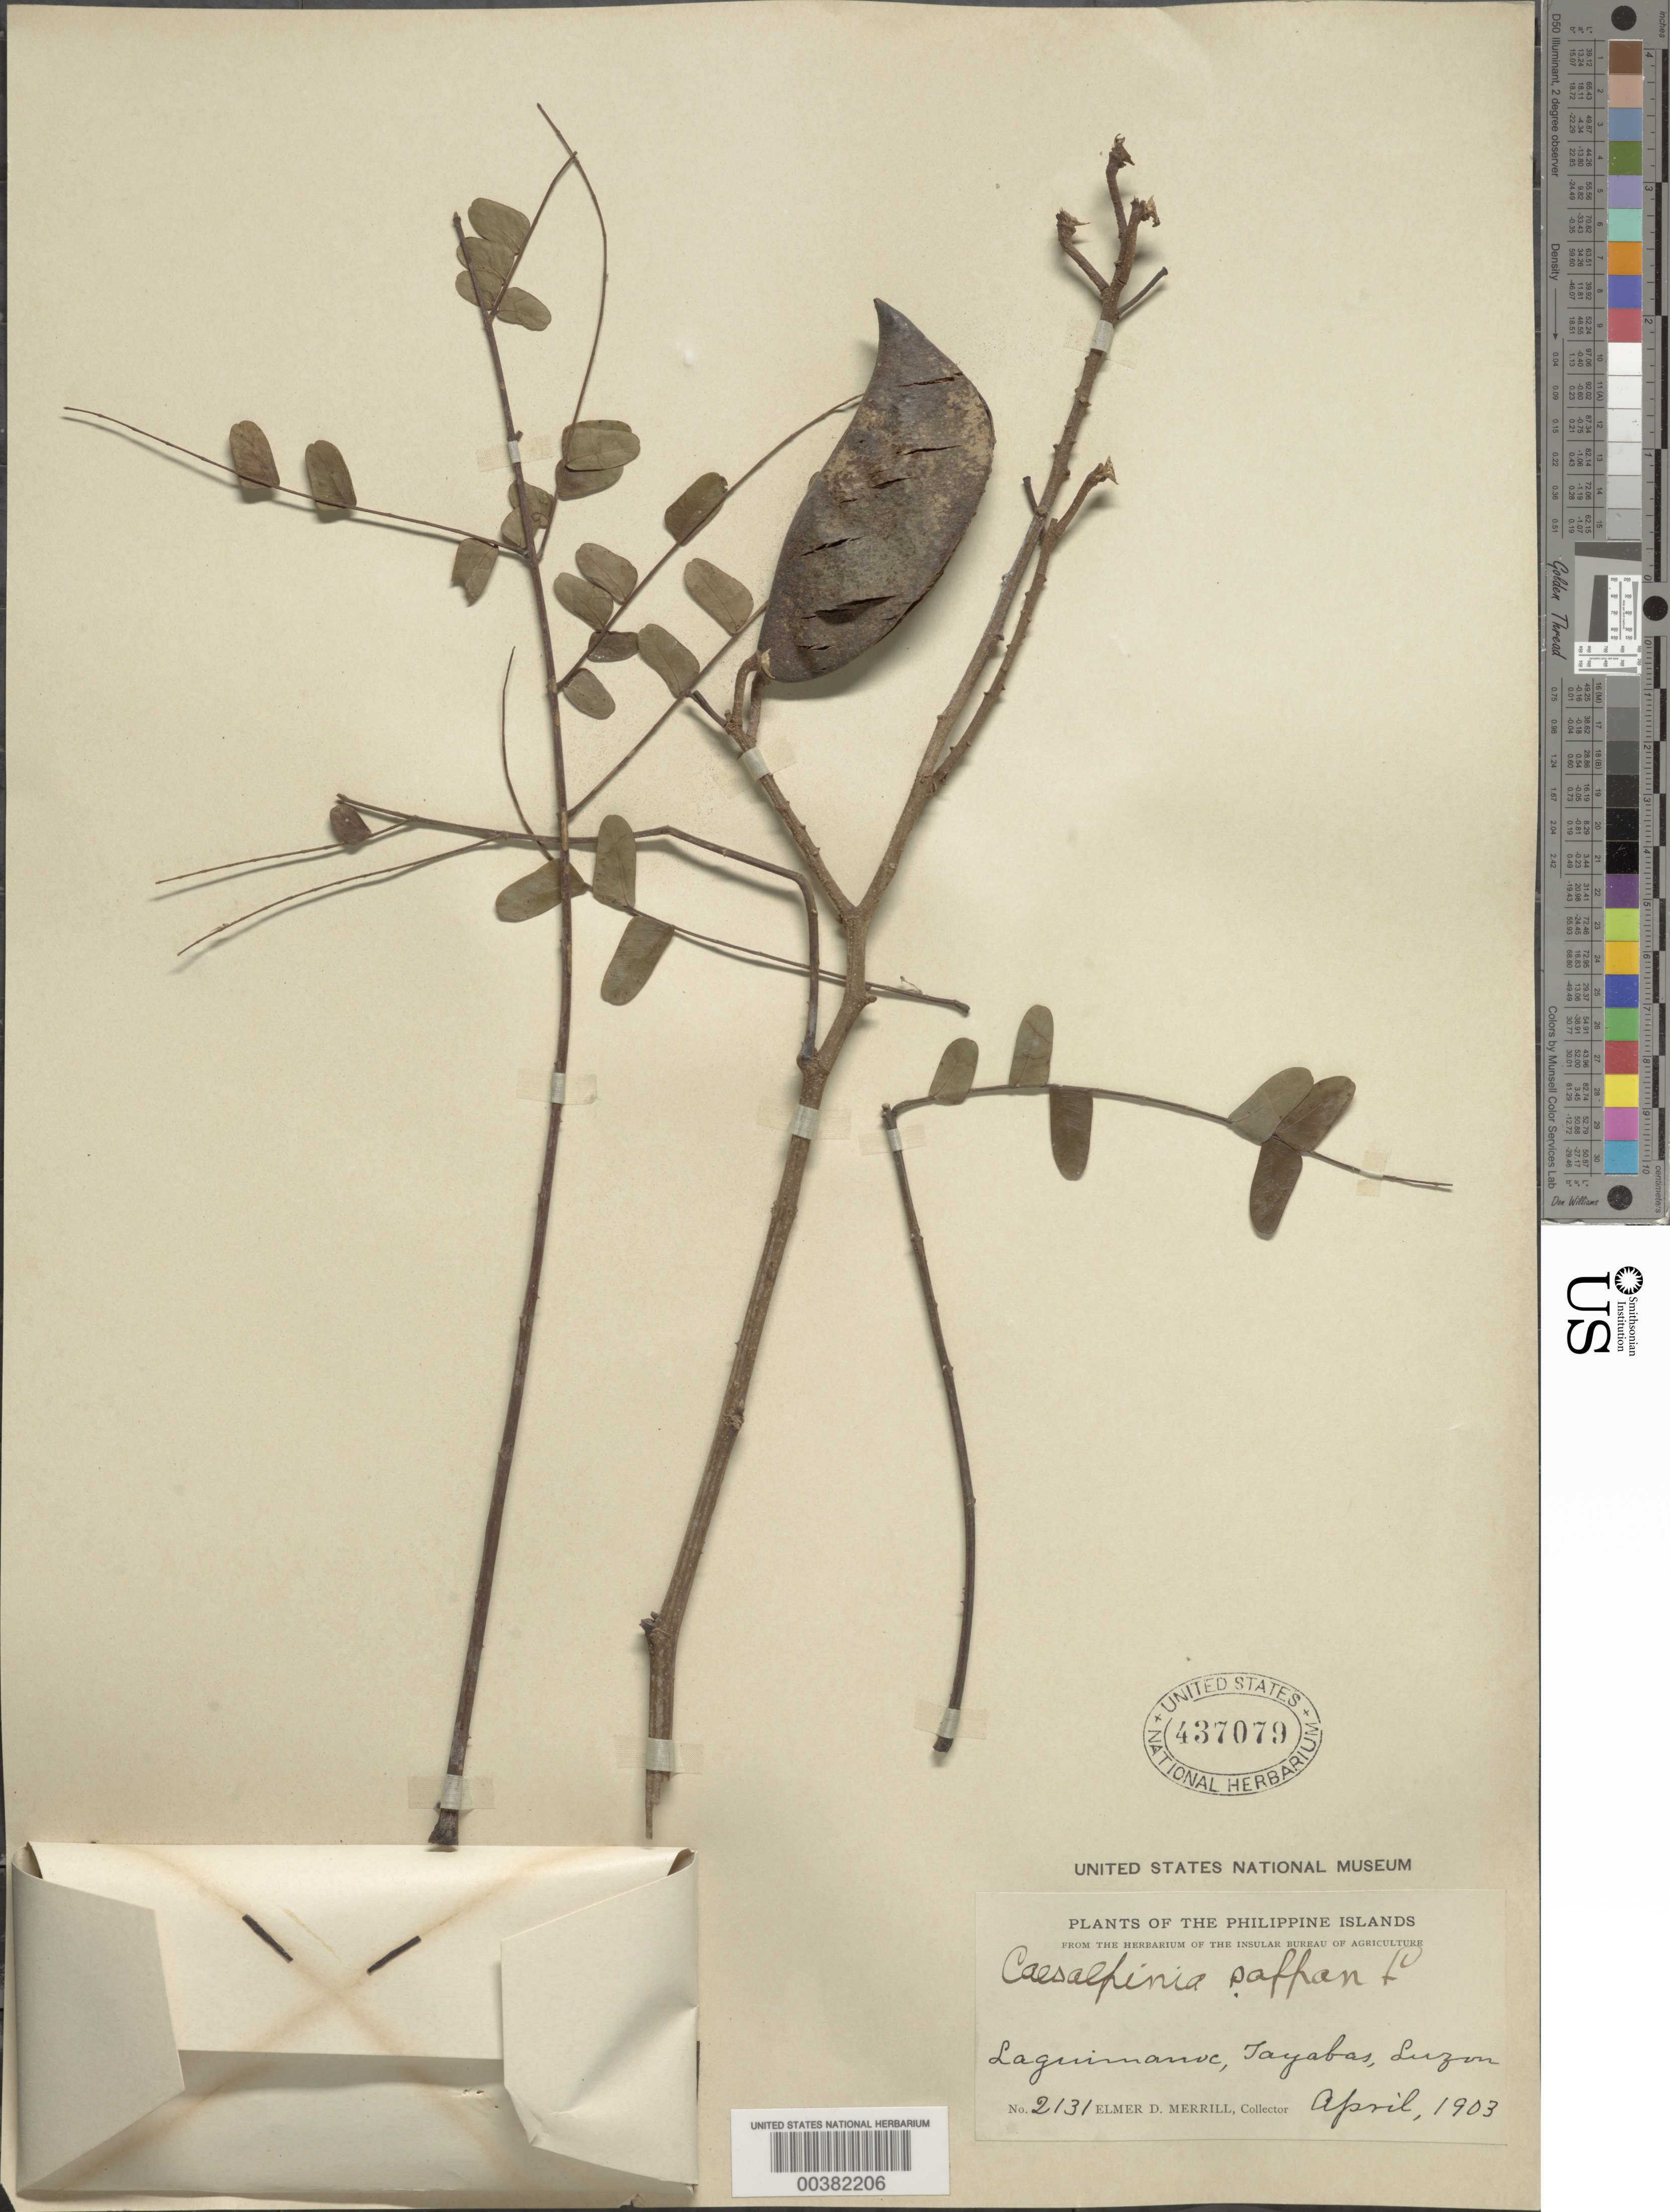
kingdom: Plantae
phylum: Tracheophyta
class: Magnoliopsida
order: Fabales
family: Fabaceae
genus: Biancaea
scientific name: Biancaea sappan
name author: (L.) Tod.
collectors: E. D. Merrill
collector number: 2131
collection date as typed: Apr 1903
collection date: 1903-04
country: Philippines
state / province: Calabarzon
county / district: Quezon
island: Luzon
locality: Laguimanoc, tayabas prov. [= quezon province]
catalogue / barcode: US 437079